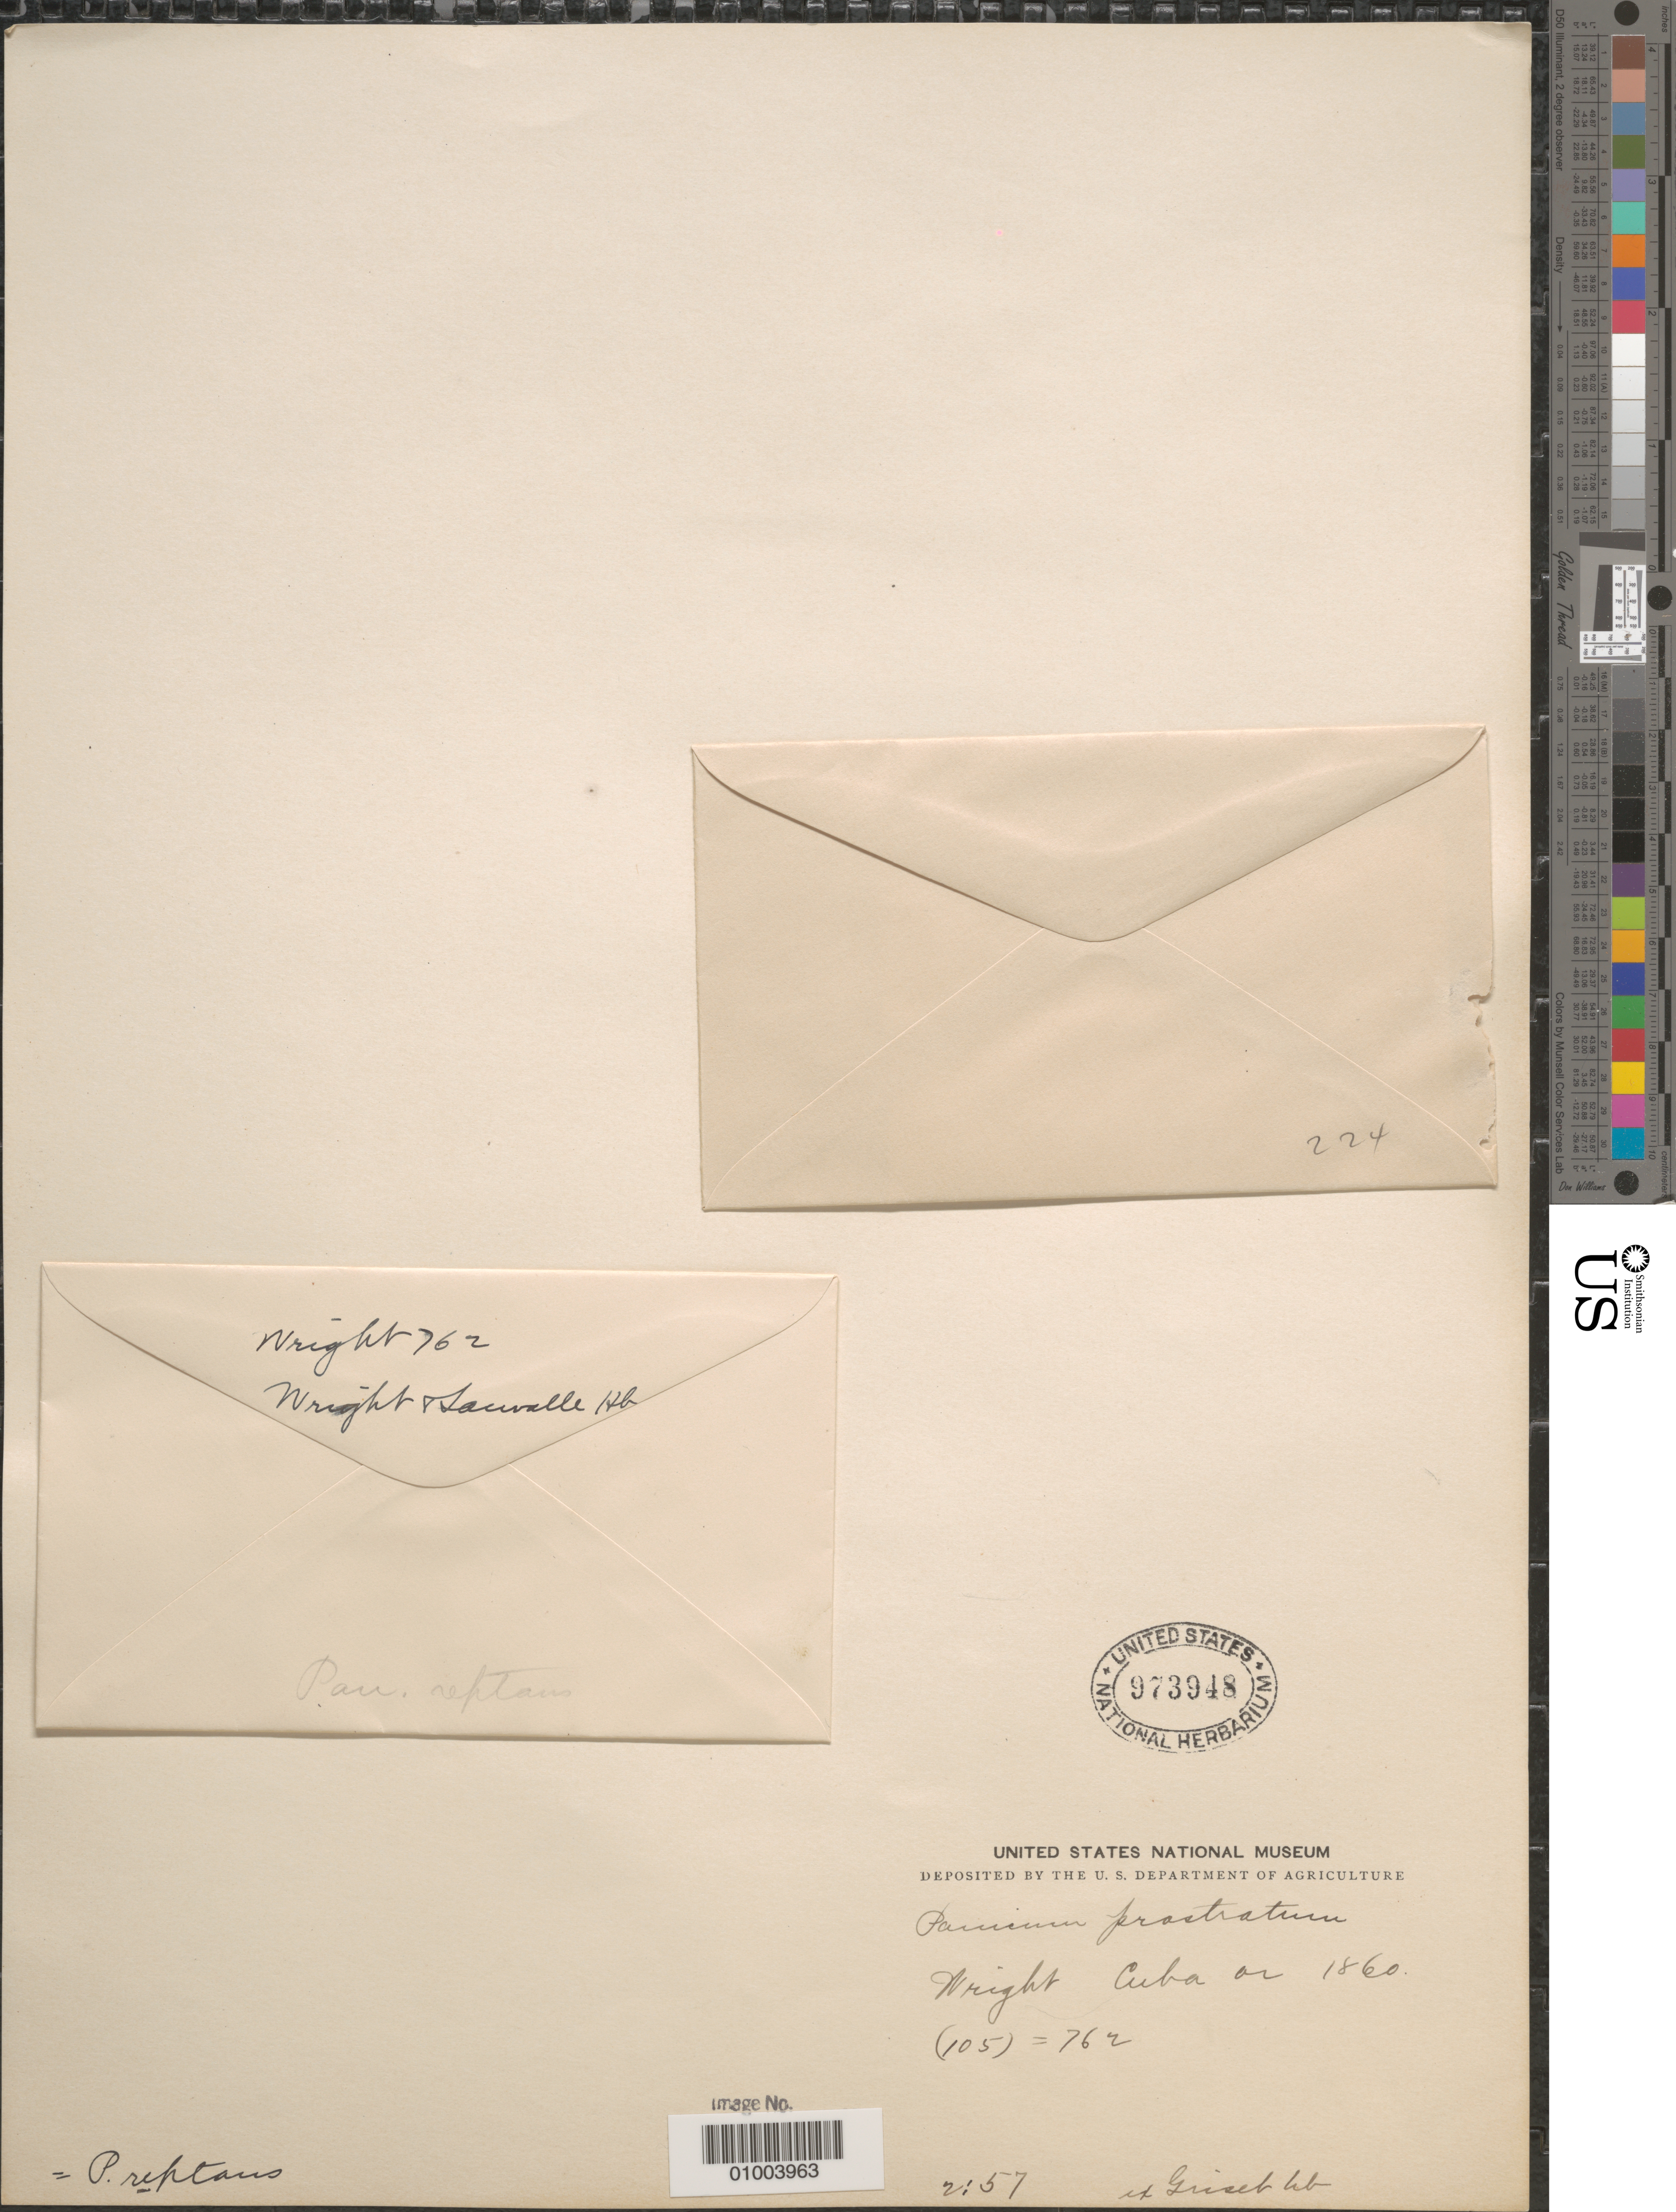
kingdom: Plantae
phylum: Tracheophyta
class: Liliopsida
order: Poales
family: Poaceae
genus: Urochloa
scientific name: Urochloa reptans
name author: (L.) Stapf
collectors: C. Wright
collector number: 762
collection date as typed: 1860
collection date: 1860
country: Cuba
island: Cuba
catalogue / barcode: US 973948